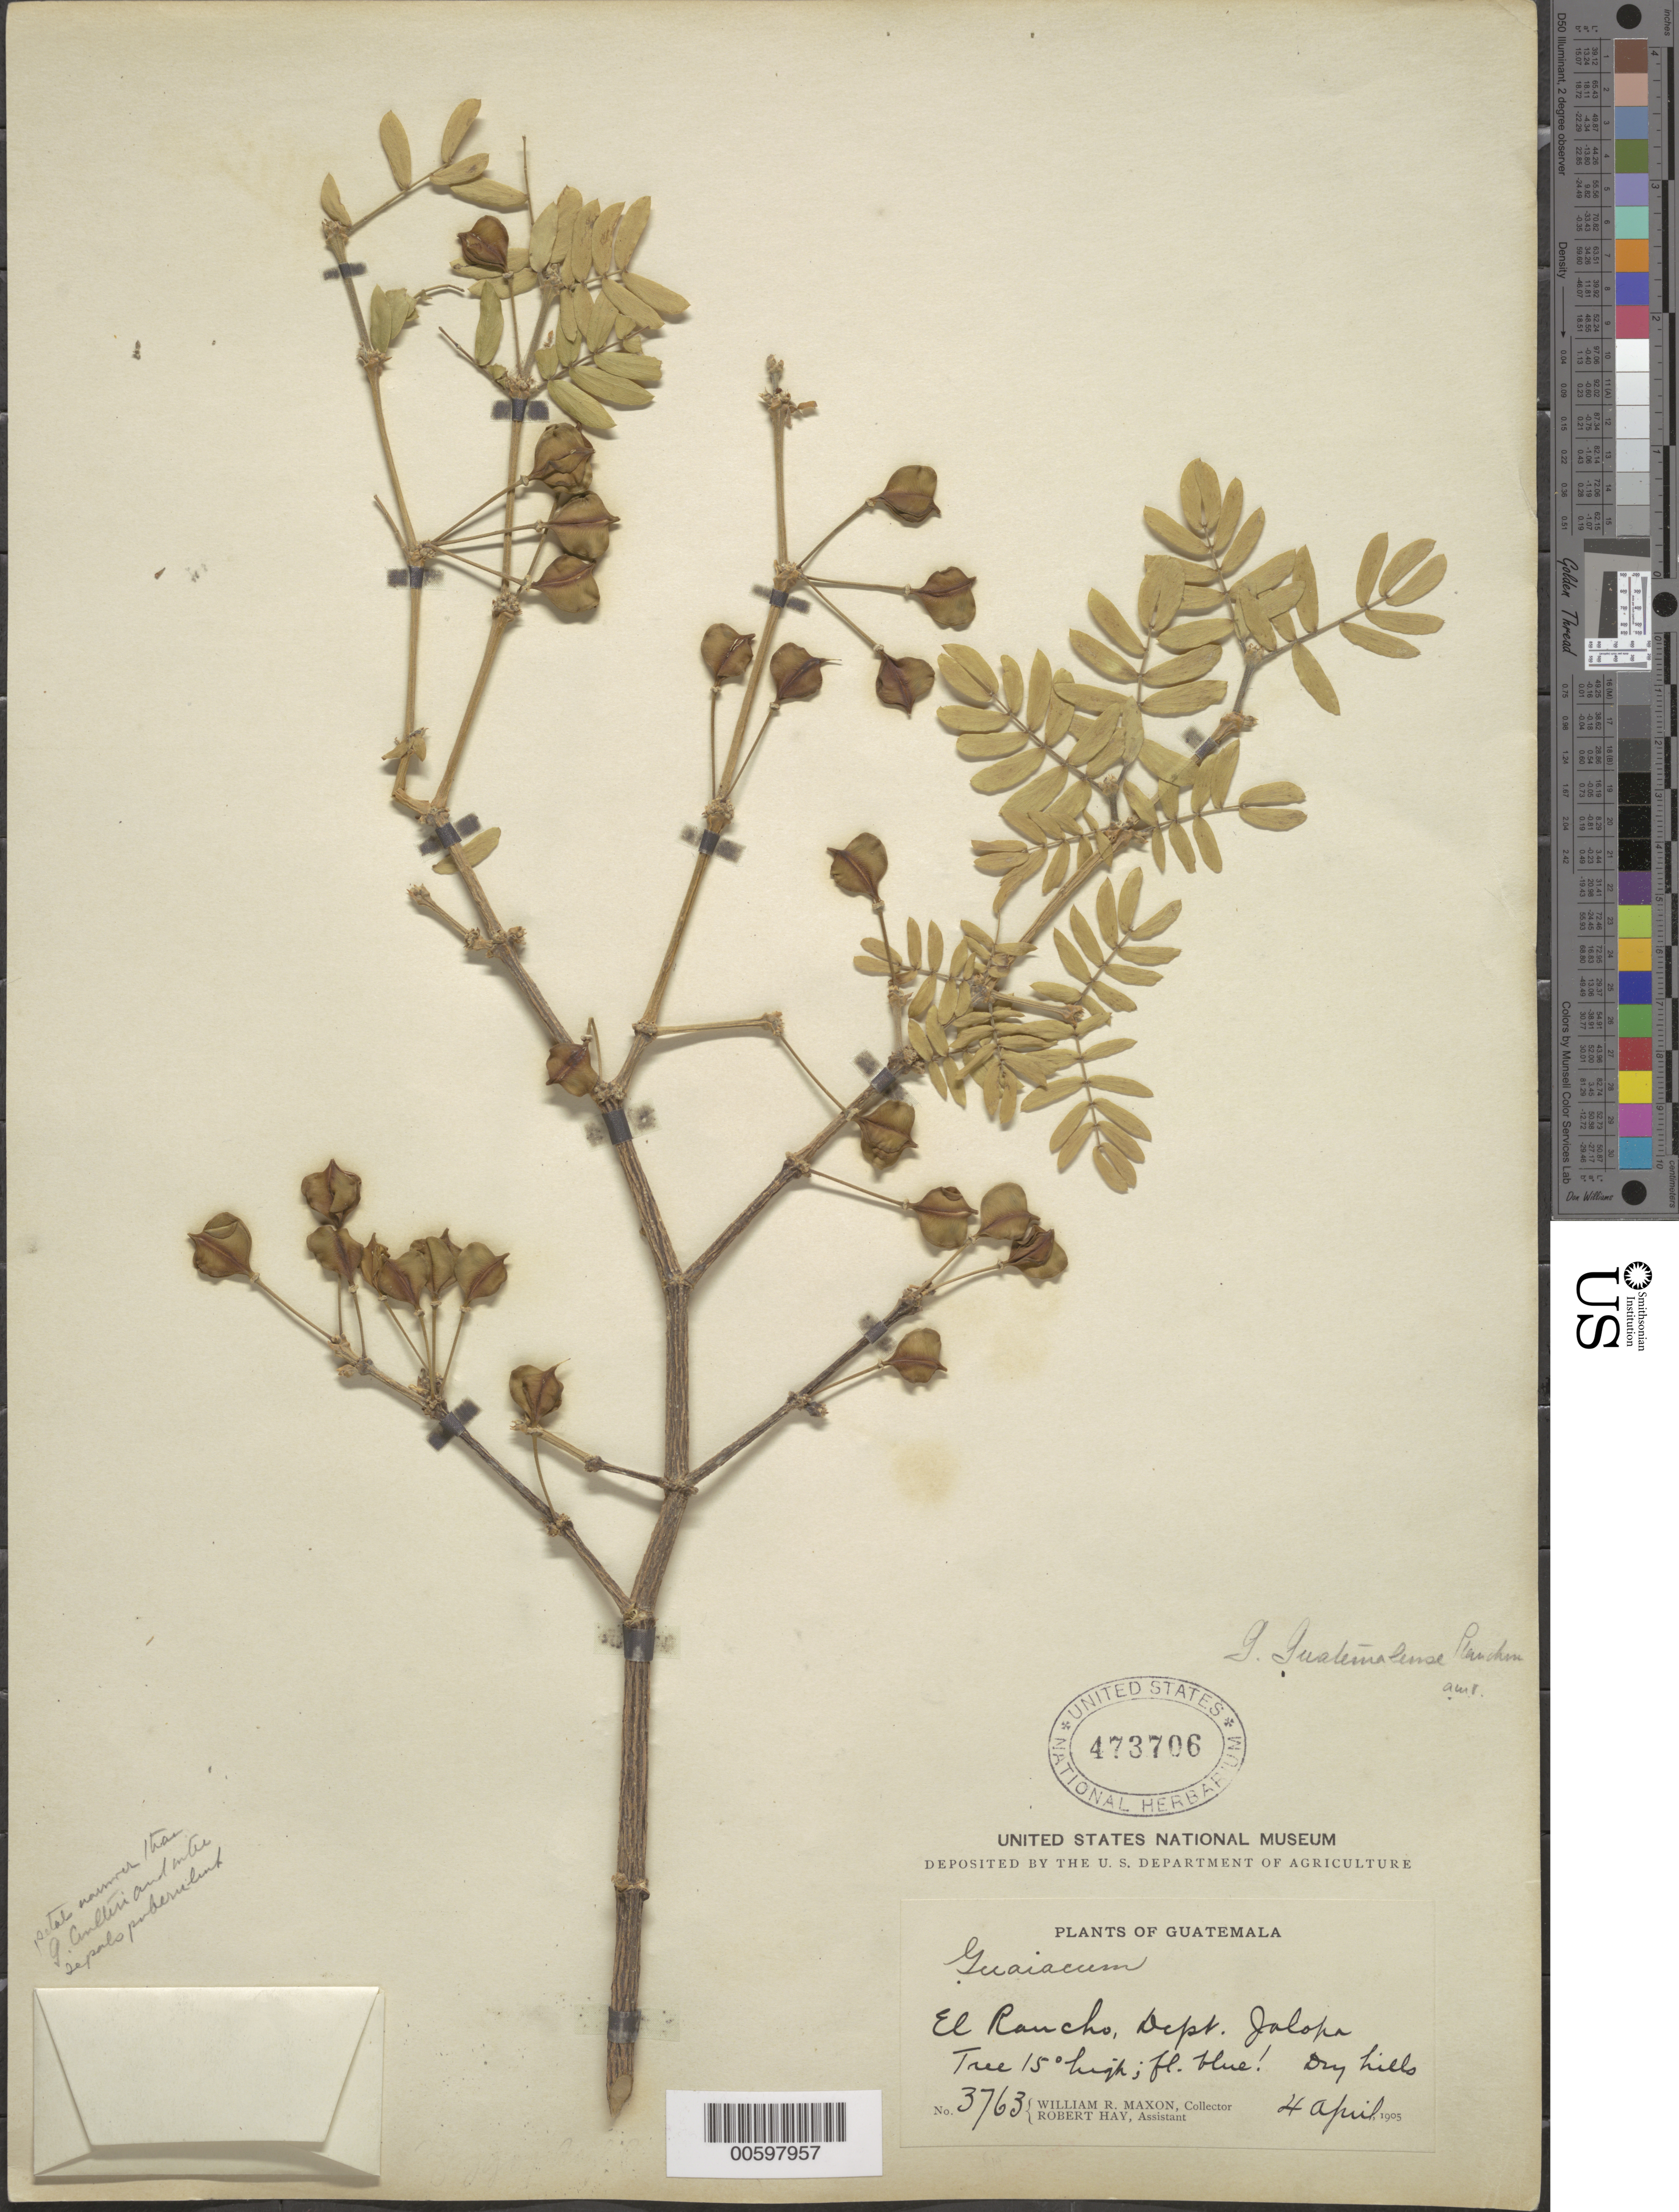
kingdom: Plantae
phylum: Tracheophyta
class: Magnoliopsida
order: Zygophyllales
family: Zygophyllaceae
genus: Guaiacum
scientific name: Guaiacum sanctum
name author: L.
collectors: W. R. Maxon & R. H. Hay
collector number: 3763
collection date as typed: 04 Apr 1905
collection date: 1905-04-04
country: Guatemala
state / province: Jalapa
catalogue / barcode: US 473706